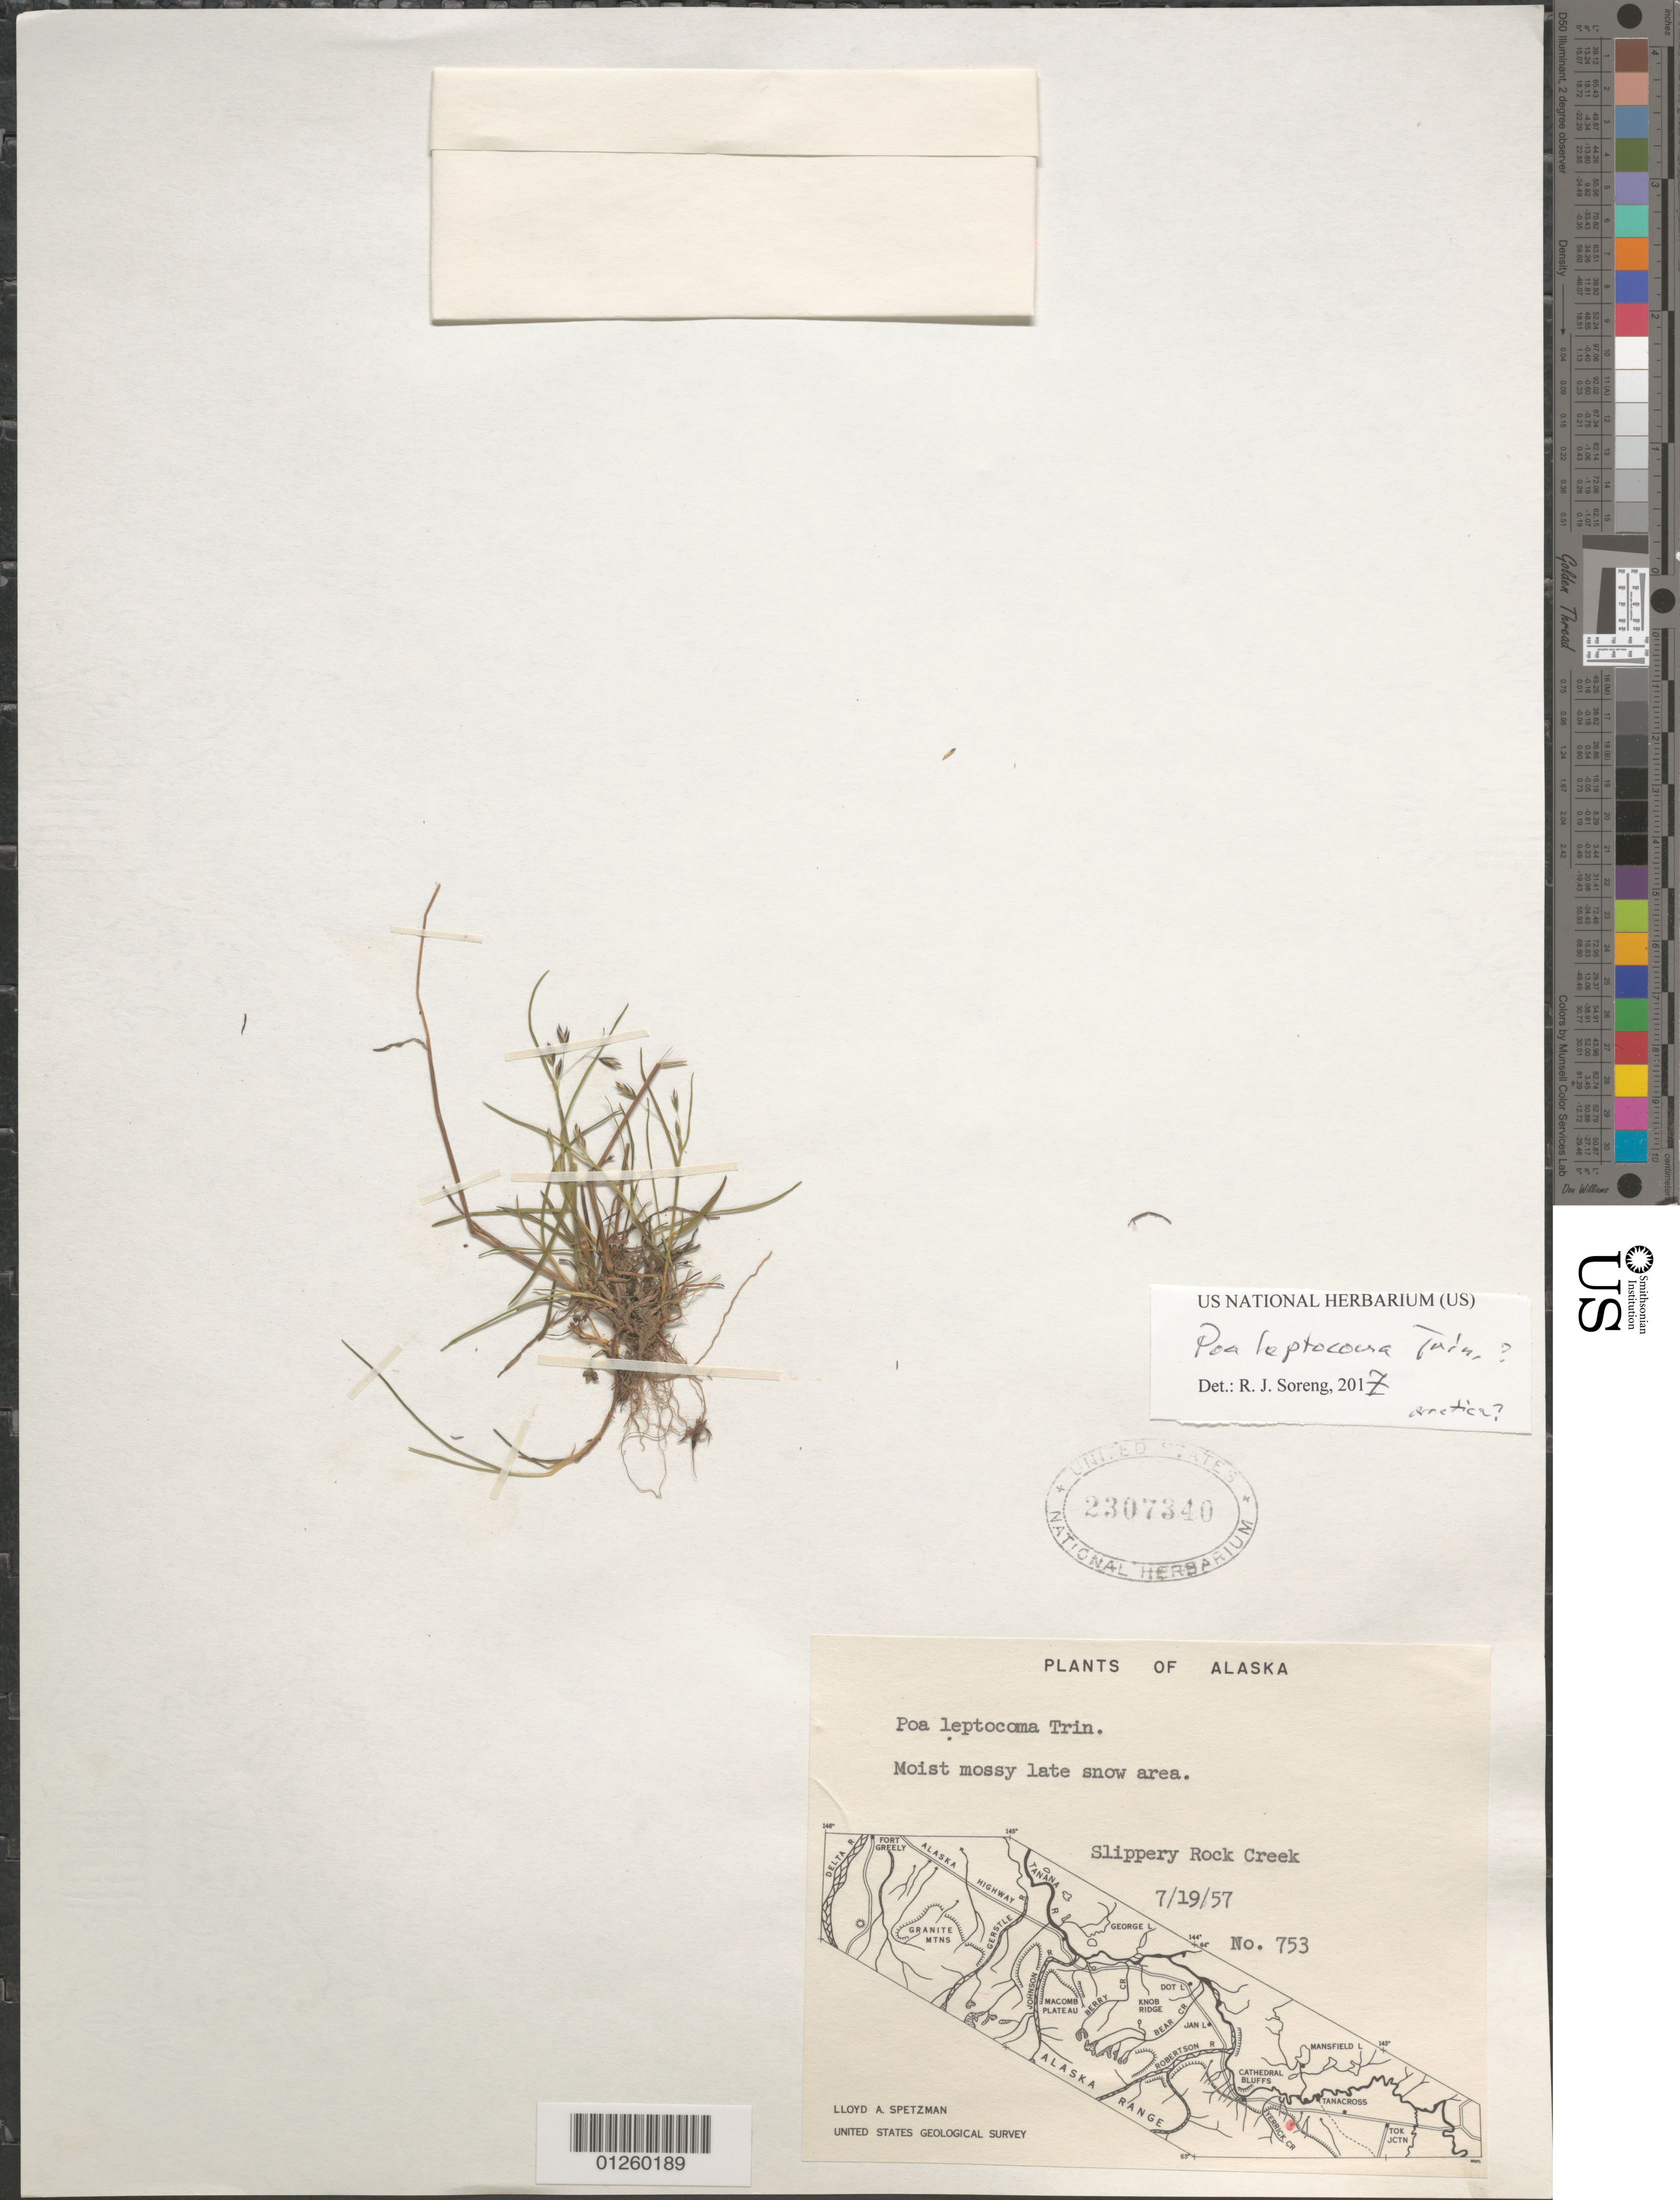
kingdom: Plantae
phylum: Tracheophyta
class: Liliopsida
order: Poales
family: Poaceae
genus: Poa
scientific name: Poa leptocoma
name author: Trin.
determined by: Soreng, Robert J., Research Associate (BOT), Smithsonian Institution - National Museum of Natural History (UNITED STATES)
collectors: L. Spetzman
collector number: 753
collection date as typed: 7/19/57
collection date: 1957-07-19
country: United States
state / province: Alaska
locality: Slippery Rock Creek.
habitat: Moist mossy late snow area.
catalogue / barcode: US 2307340